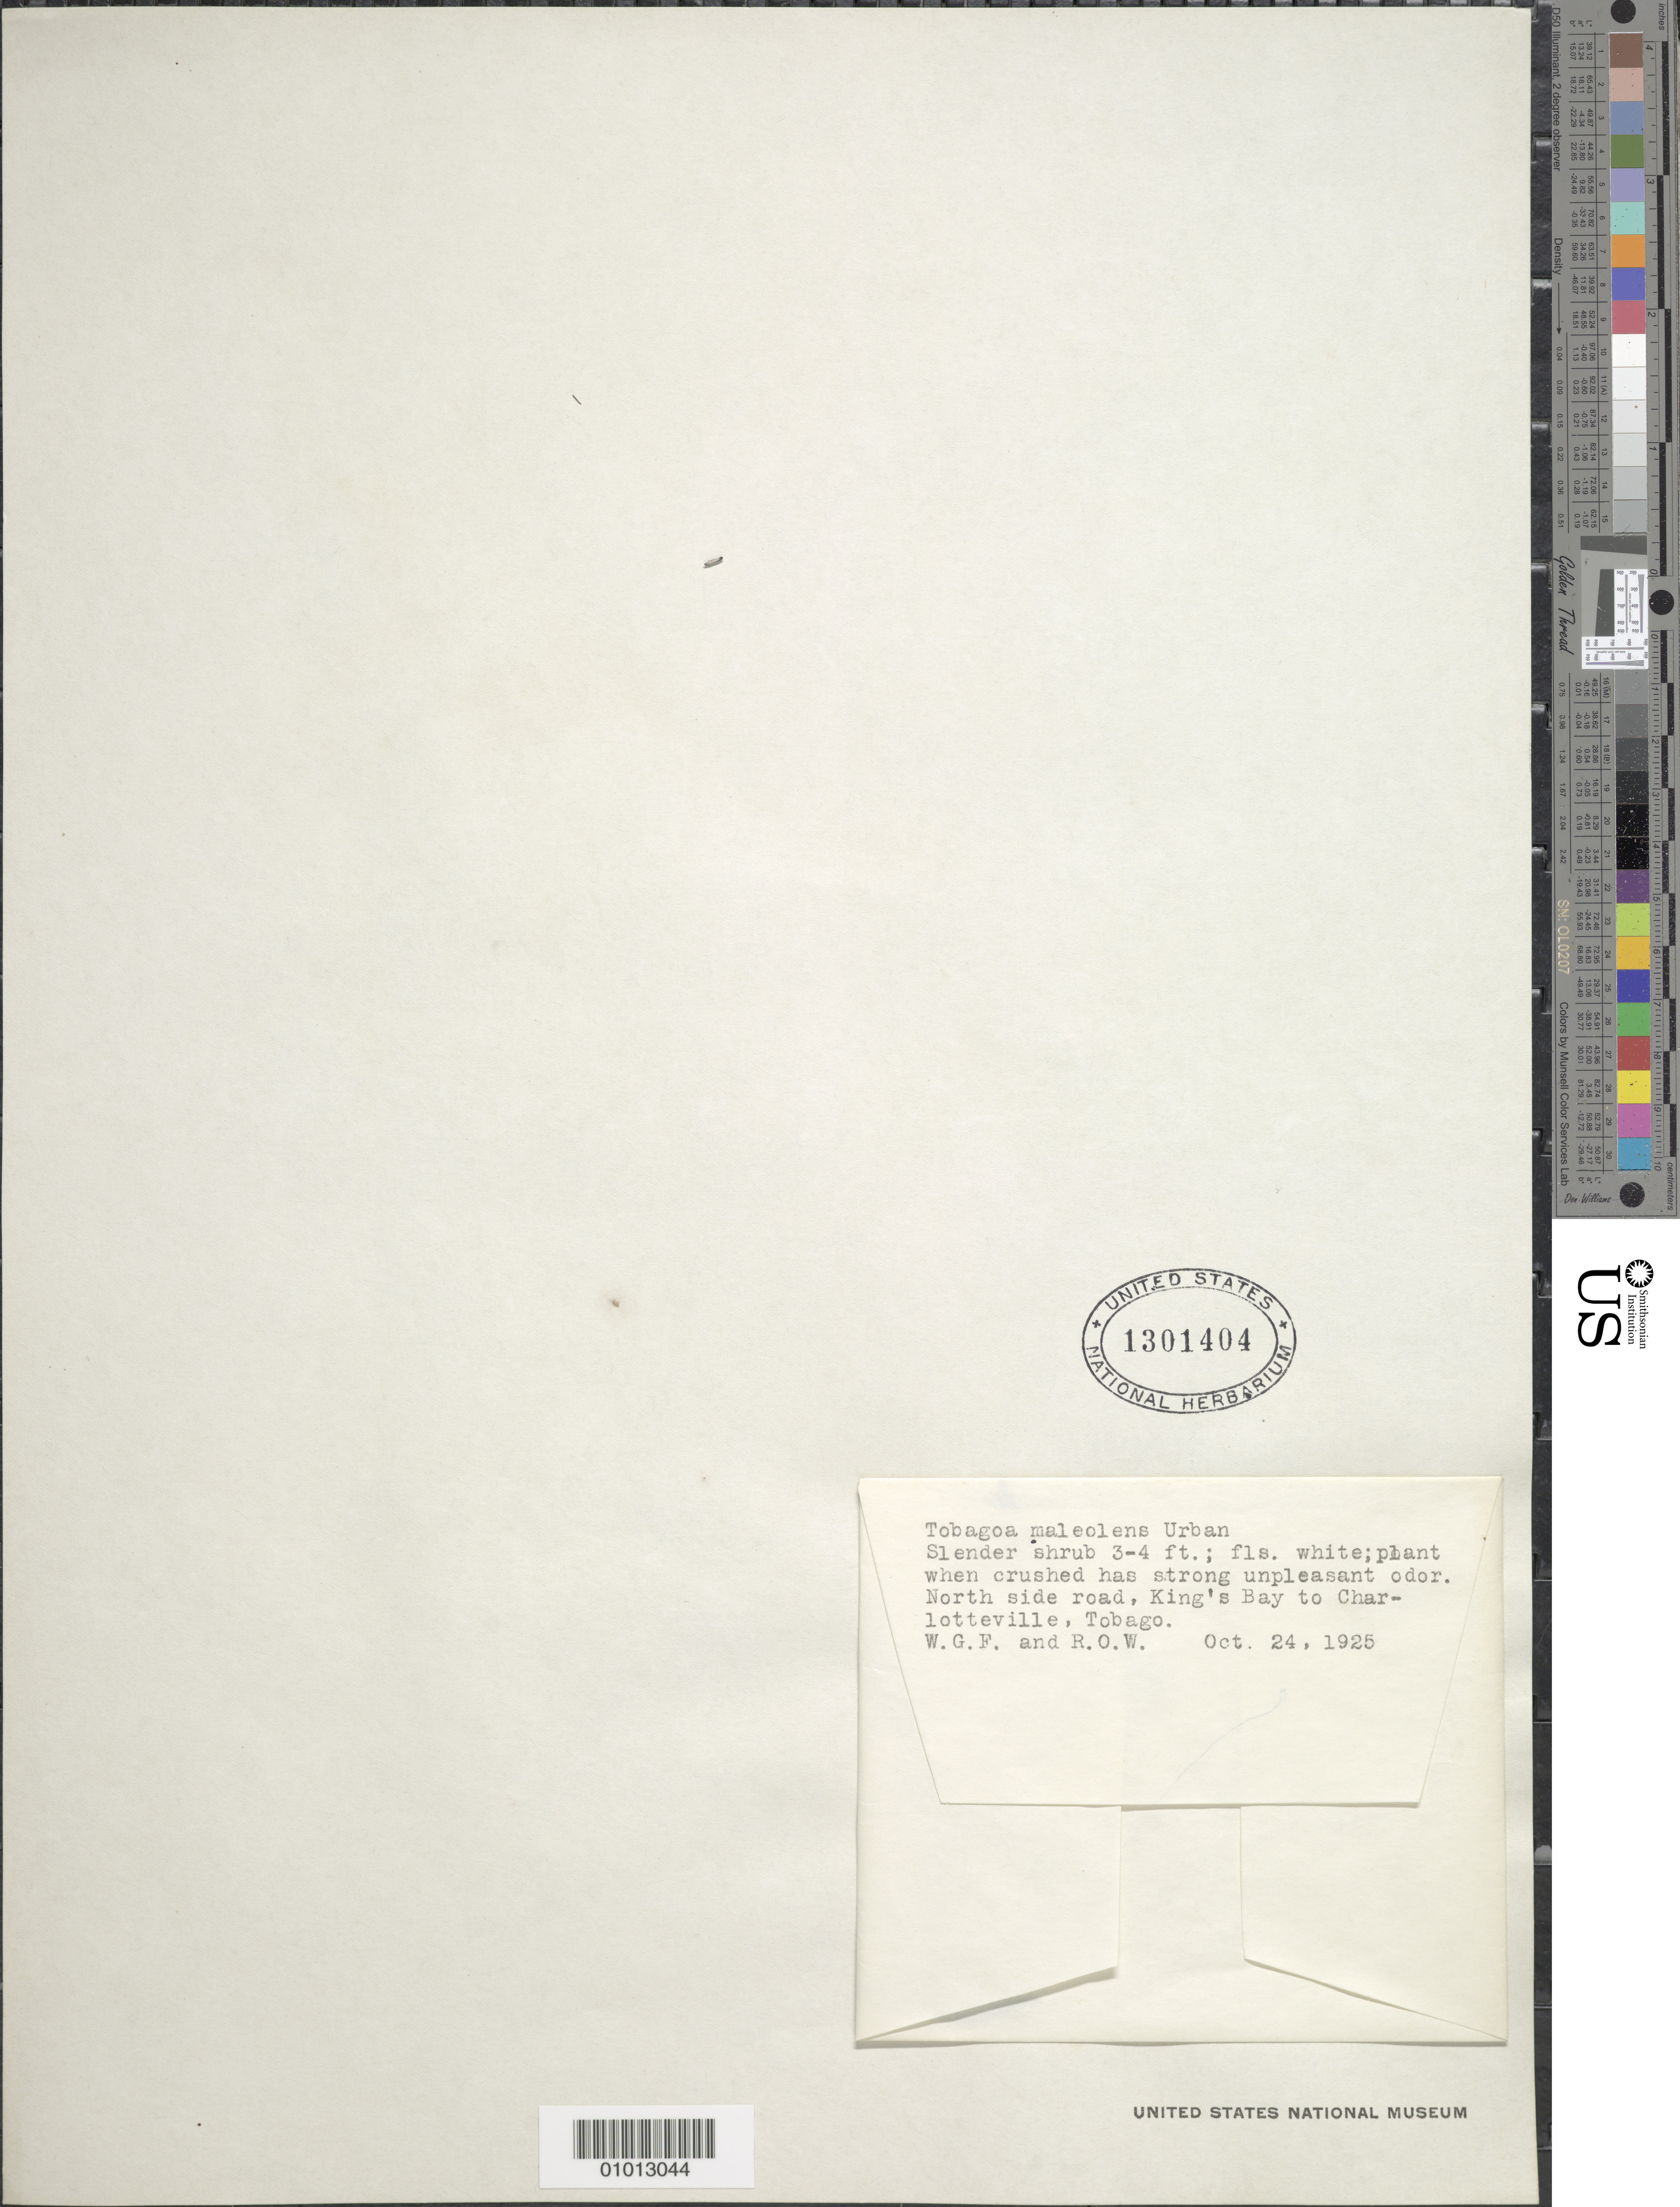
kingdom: Plantae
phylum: Tracheophyta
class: Magnoliopsida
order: Gentianales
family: Rubiaceae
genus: Tobagoa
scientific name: Tobagoa maleolens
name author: Urb.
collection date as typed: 24 Oct 1925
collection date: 1925-10-24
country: Trinidad and Tobago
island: Tobago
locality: King's Bay road to Charlotteville, north side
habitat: North side of road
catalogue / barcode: US 1301404